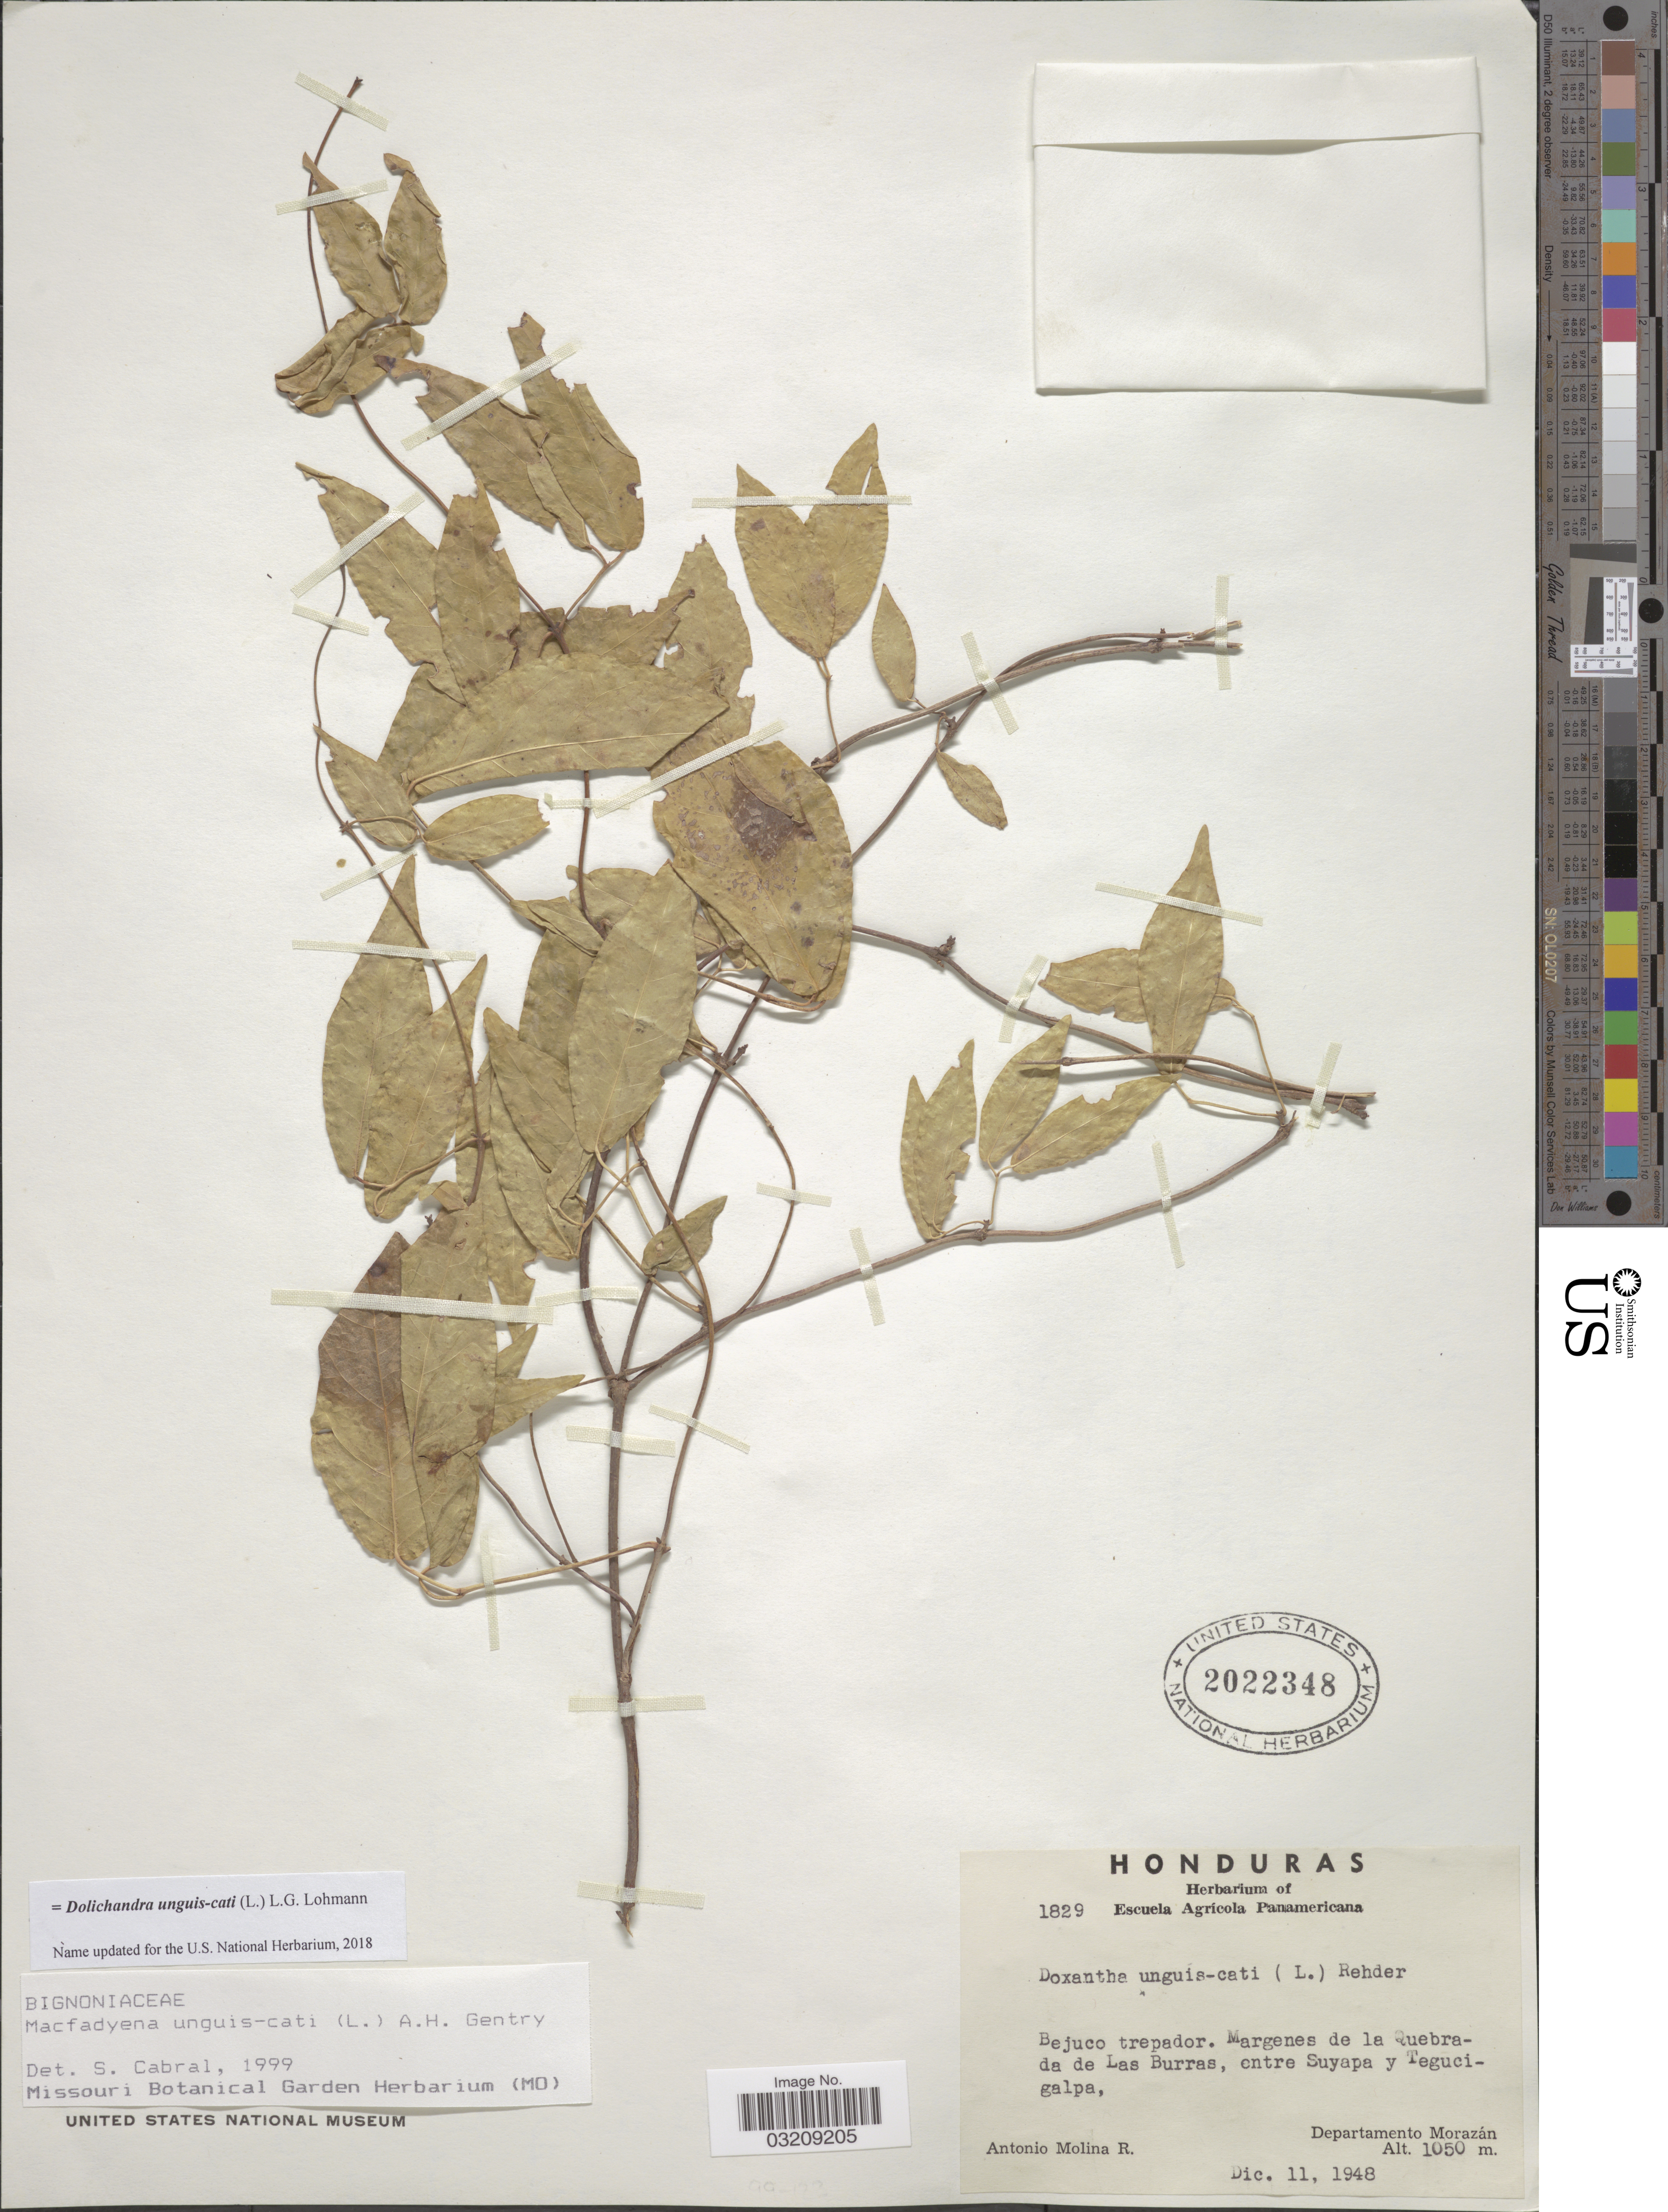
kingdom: Plantae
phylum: Tracheophyta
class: Magnoliopsida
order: Lamiales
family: Bignoniaceae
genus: Dolichandra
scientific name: Dolichandra unguis-cati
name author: (L.) L.G. Lohmann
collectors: A. Molina R.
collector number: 1829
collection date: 1948-12-11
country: Honduras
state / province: Fco. Morazán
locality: Bejuco trepador. Margenes de la Quebrada de Las Burras, entre Suyapa y Tegucigalpa, Departamento Morazán.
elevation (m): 1050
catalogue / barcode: US 2022348